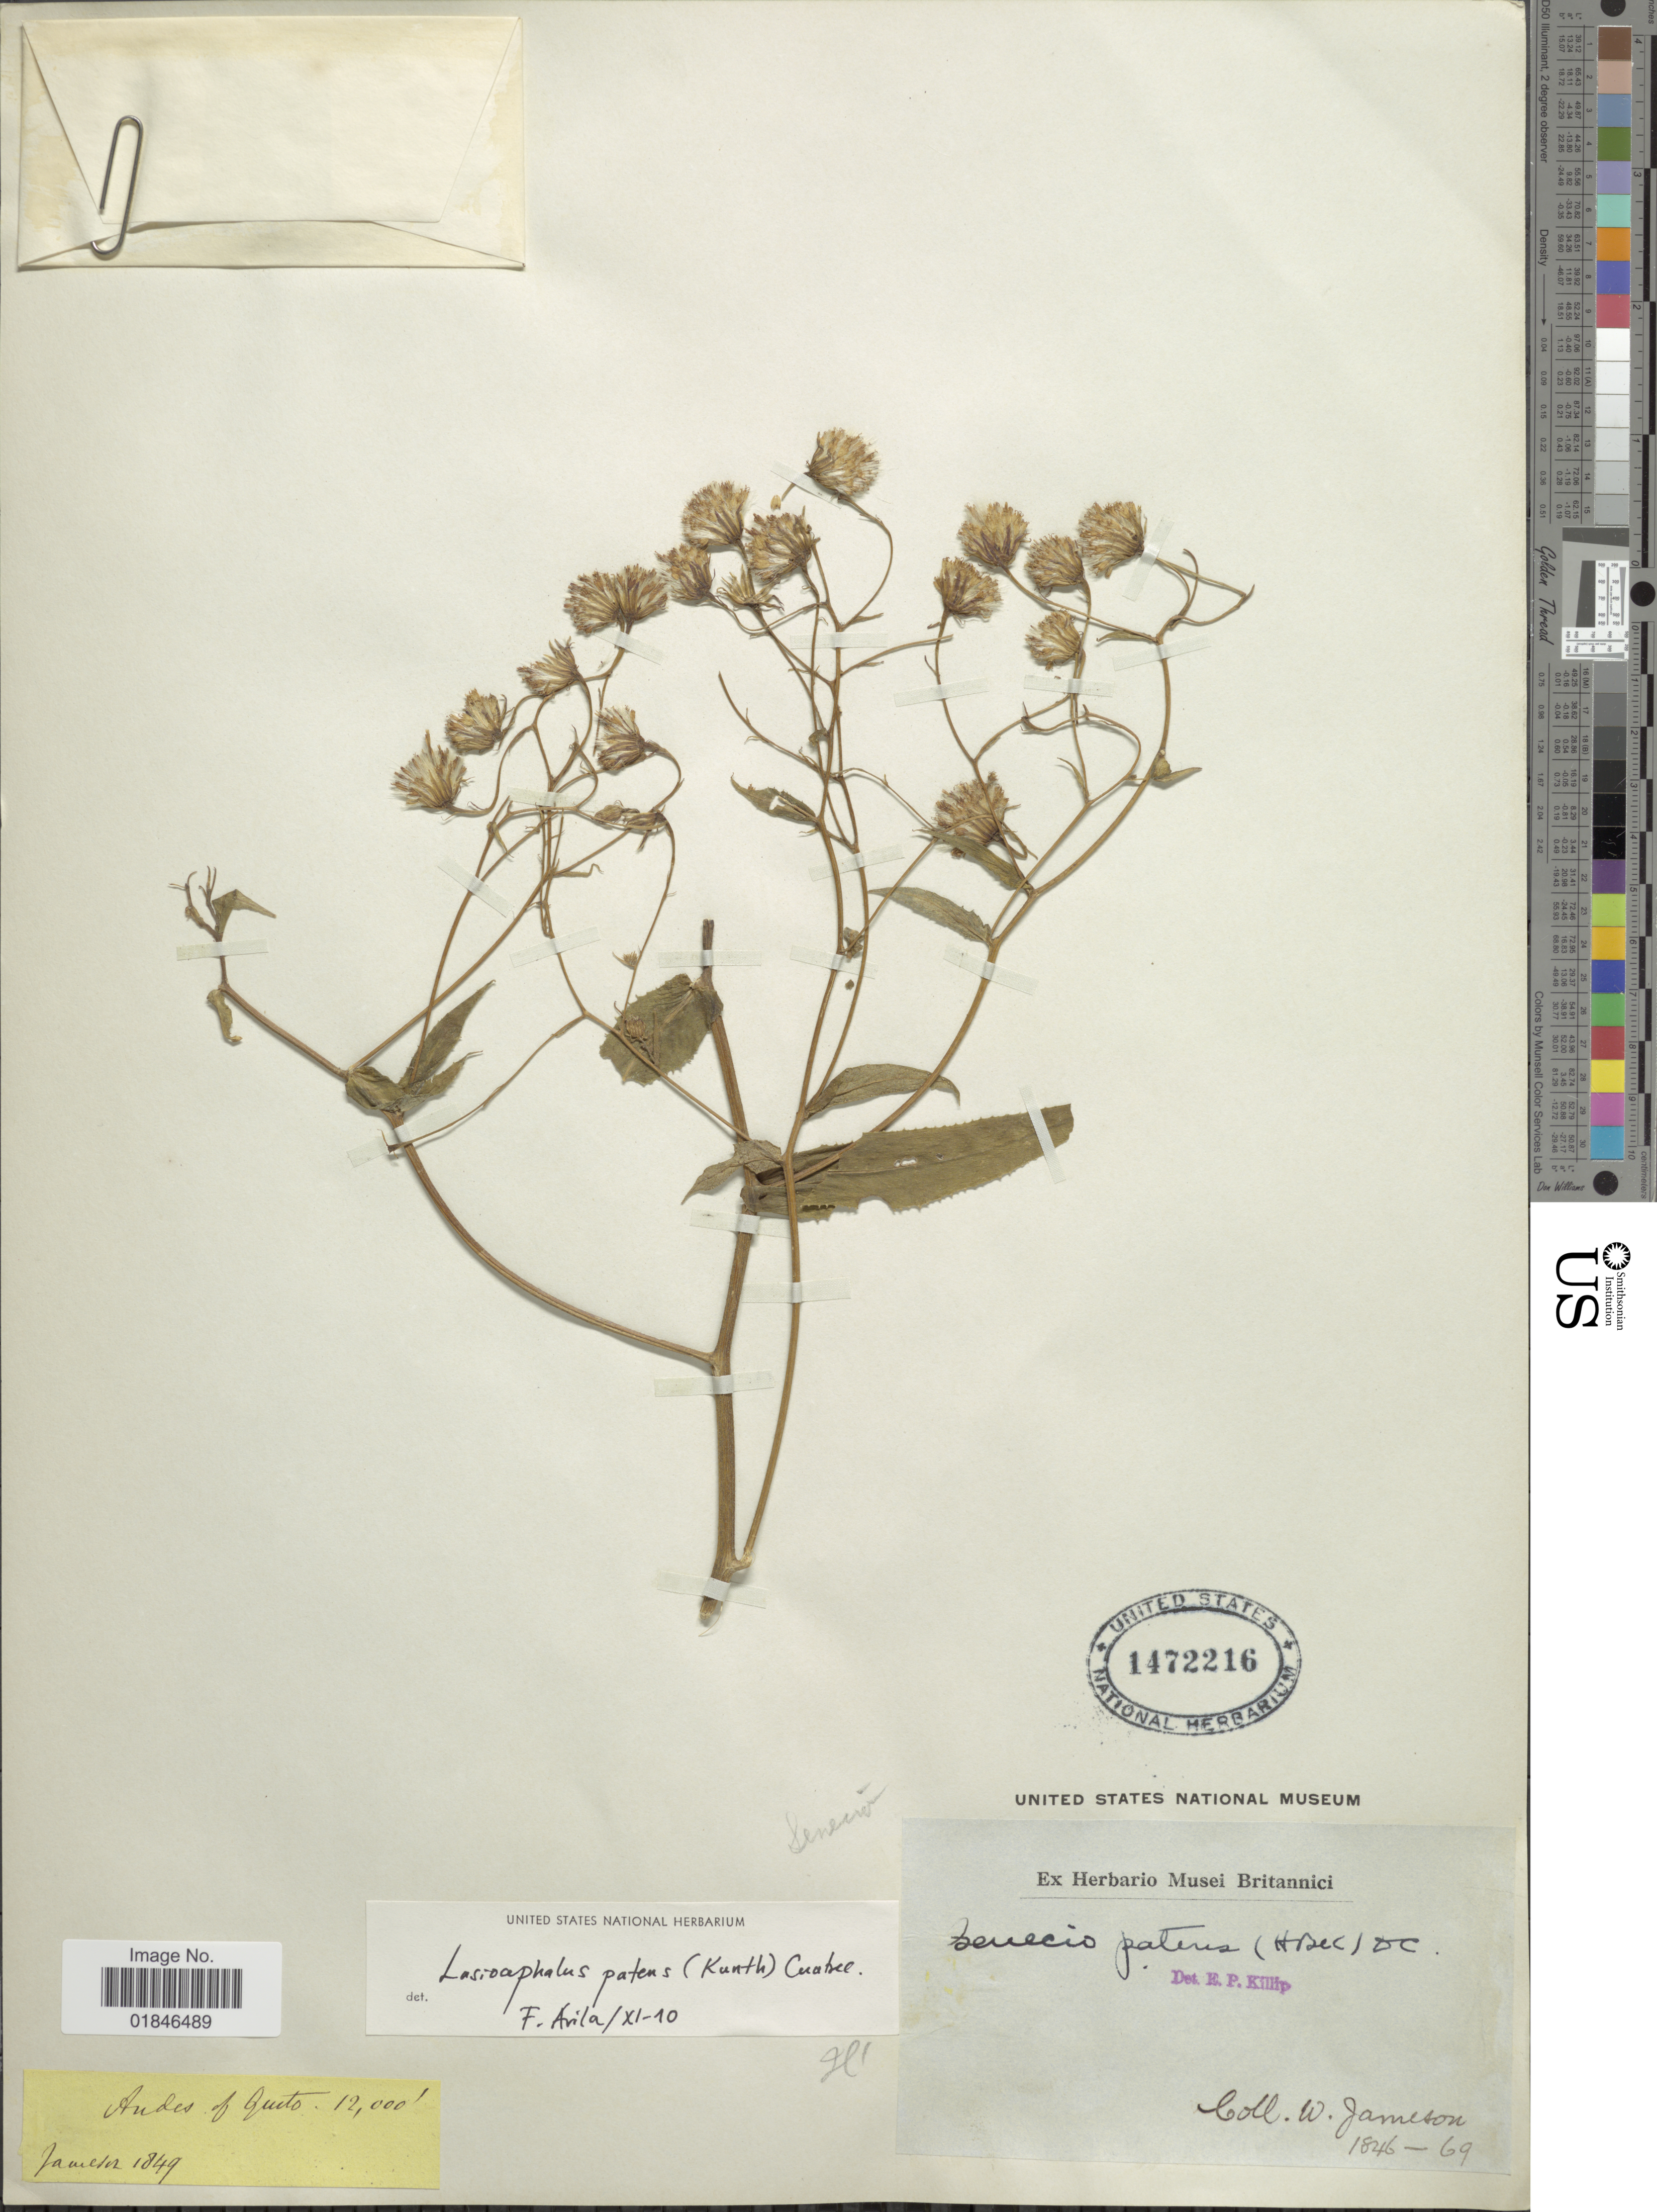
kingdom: Plantae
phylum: Tracheophyta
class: Magnoliopsida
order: Asterales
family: Asteraceae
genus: Senecio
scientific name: Senecio patens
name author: (Kunth) DC.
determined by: Salomon, Luciana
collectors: W. Jameson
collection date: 1849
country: Ecuador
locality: Andes of Quito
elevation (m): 3658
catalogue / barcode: US 1472216